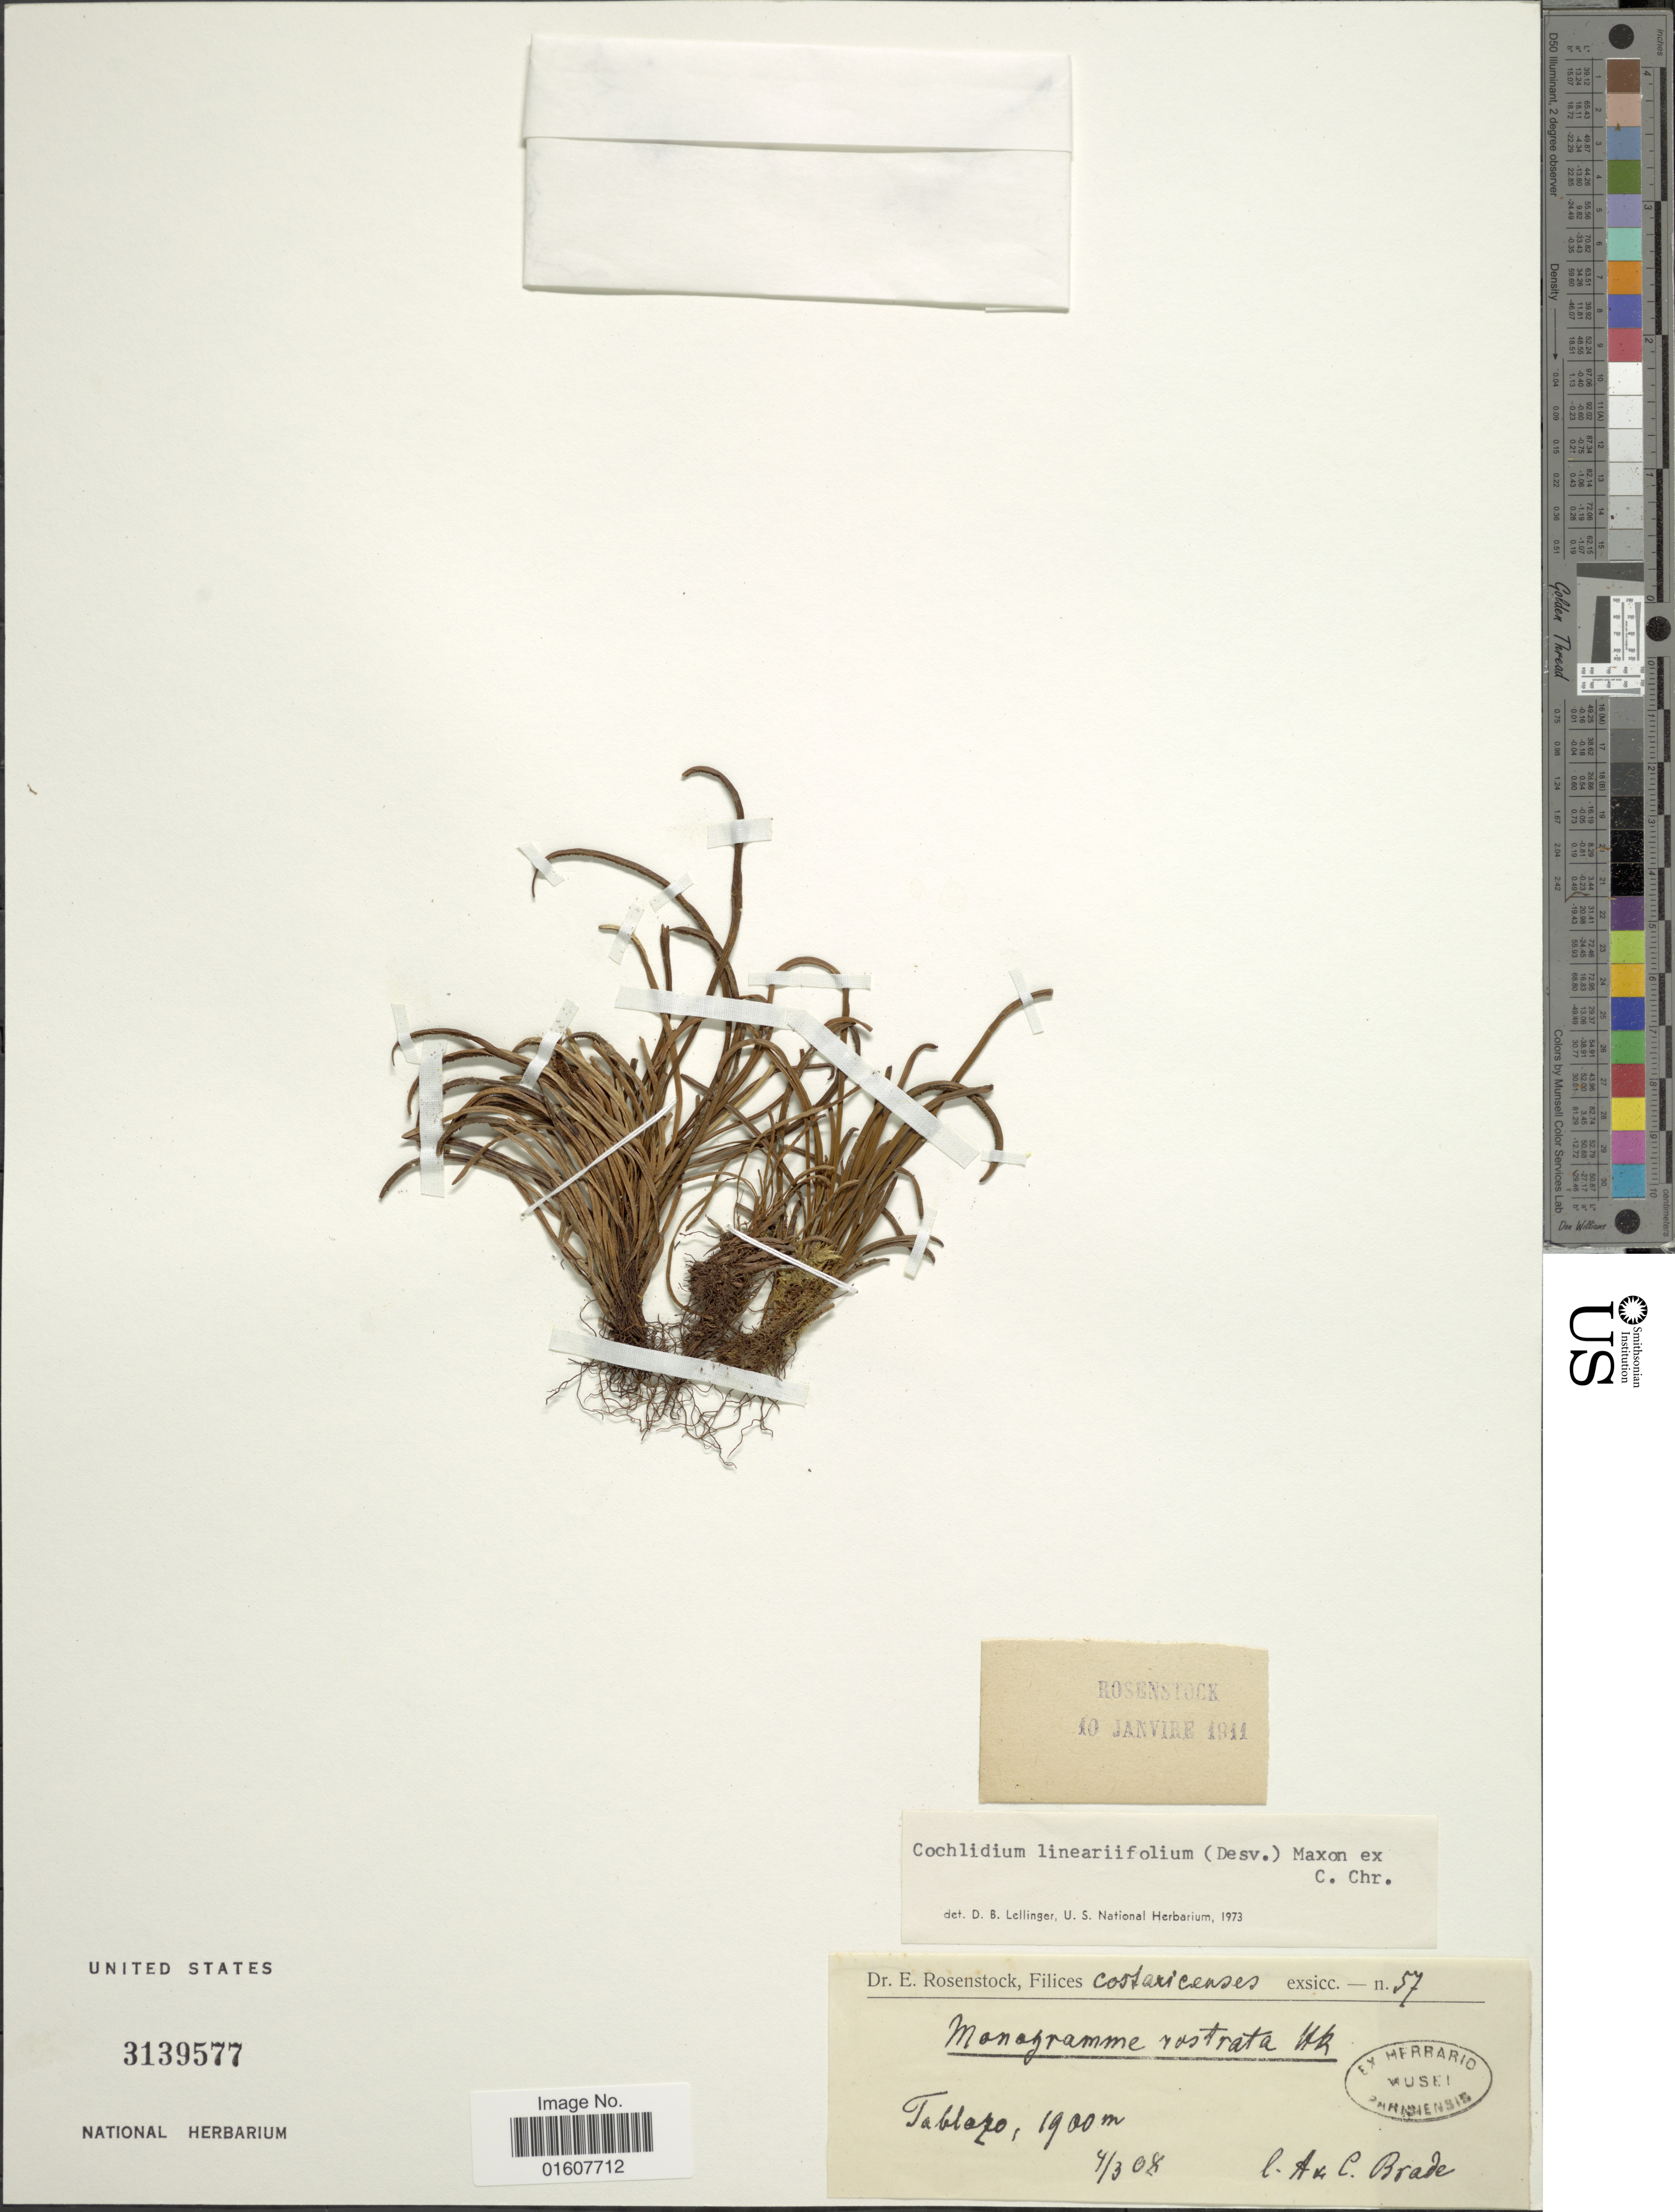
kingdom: Plantae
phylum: Tracheophyta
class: Polypodiopsida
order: Polypodiales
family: Polypodiaceae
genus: Cochlidium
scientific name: Cochlidium linearifolium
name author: (Desv.) Maxon ex C. Chr.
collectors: A. Brade & C. Brade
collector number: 57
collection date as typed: Transcribed d/m/y: 4/3/8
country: Costa Rica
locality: Tablazo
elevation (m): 1900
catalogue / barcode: US 3139577